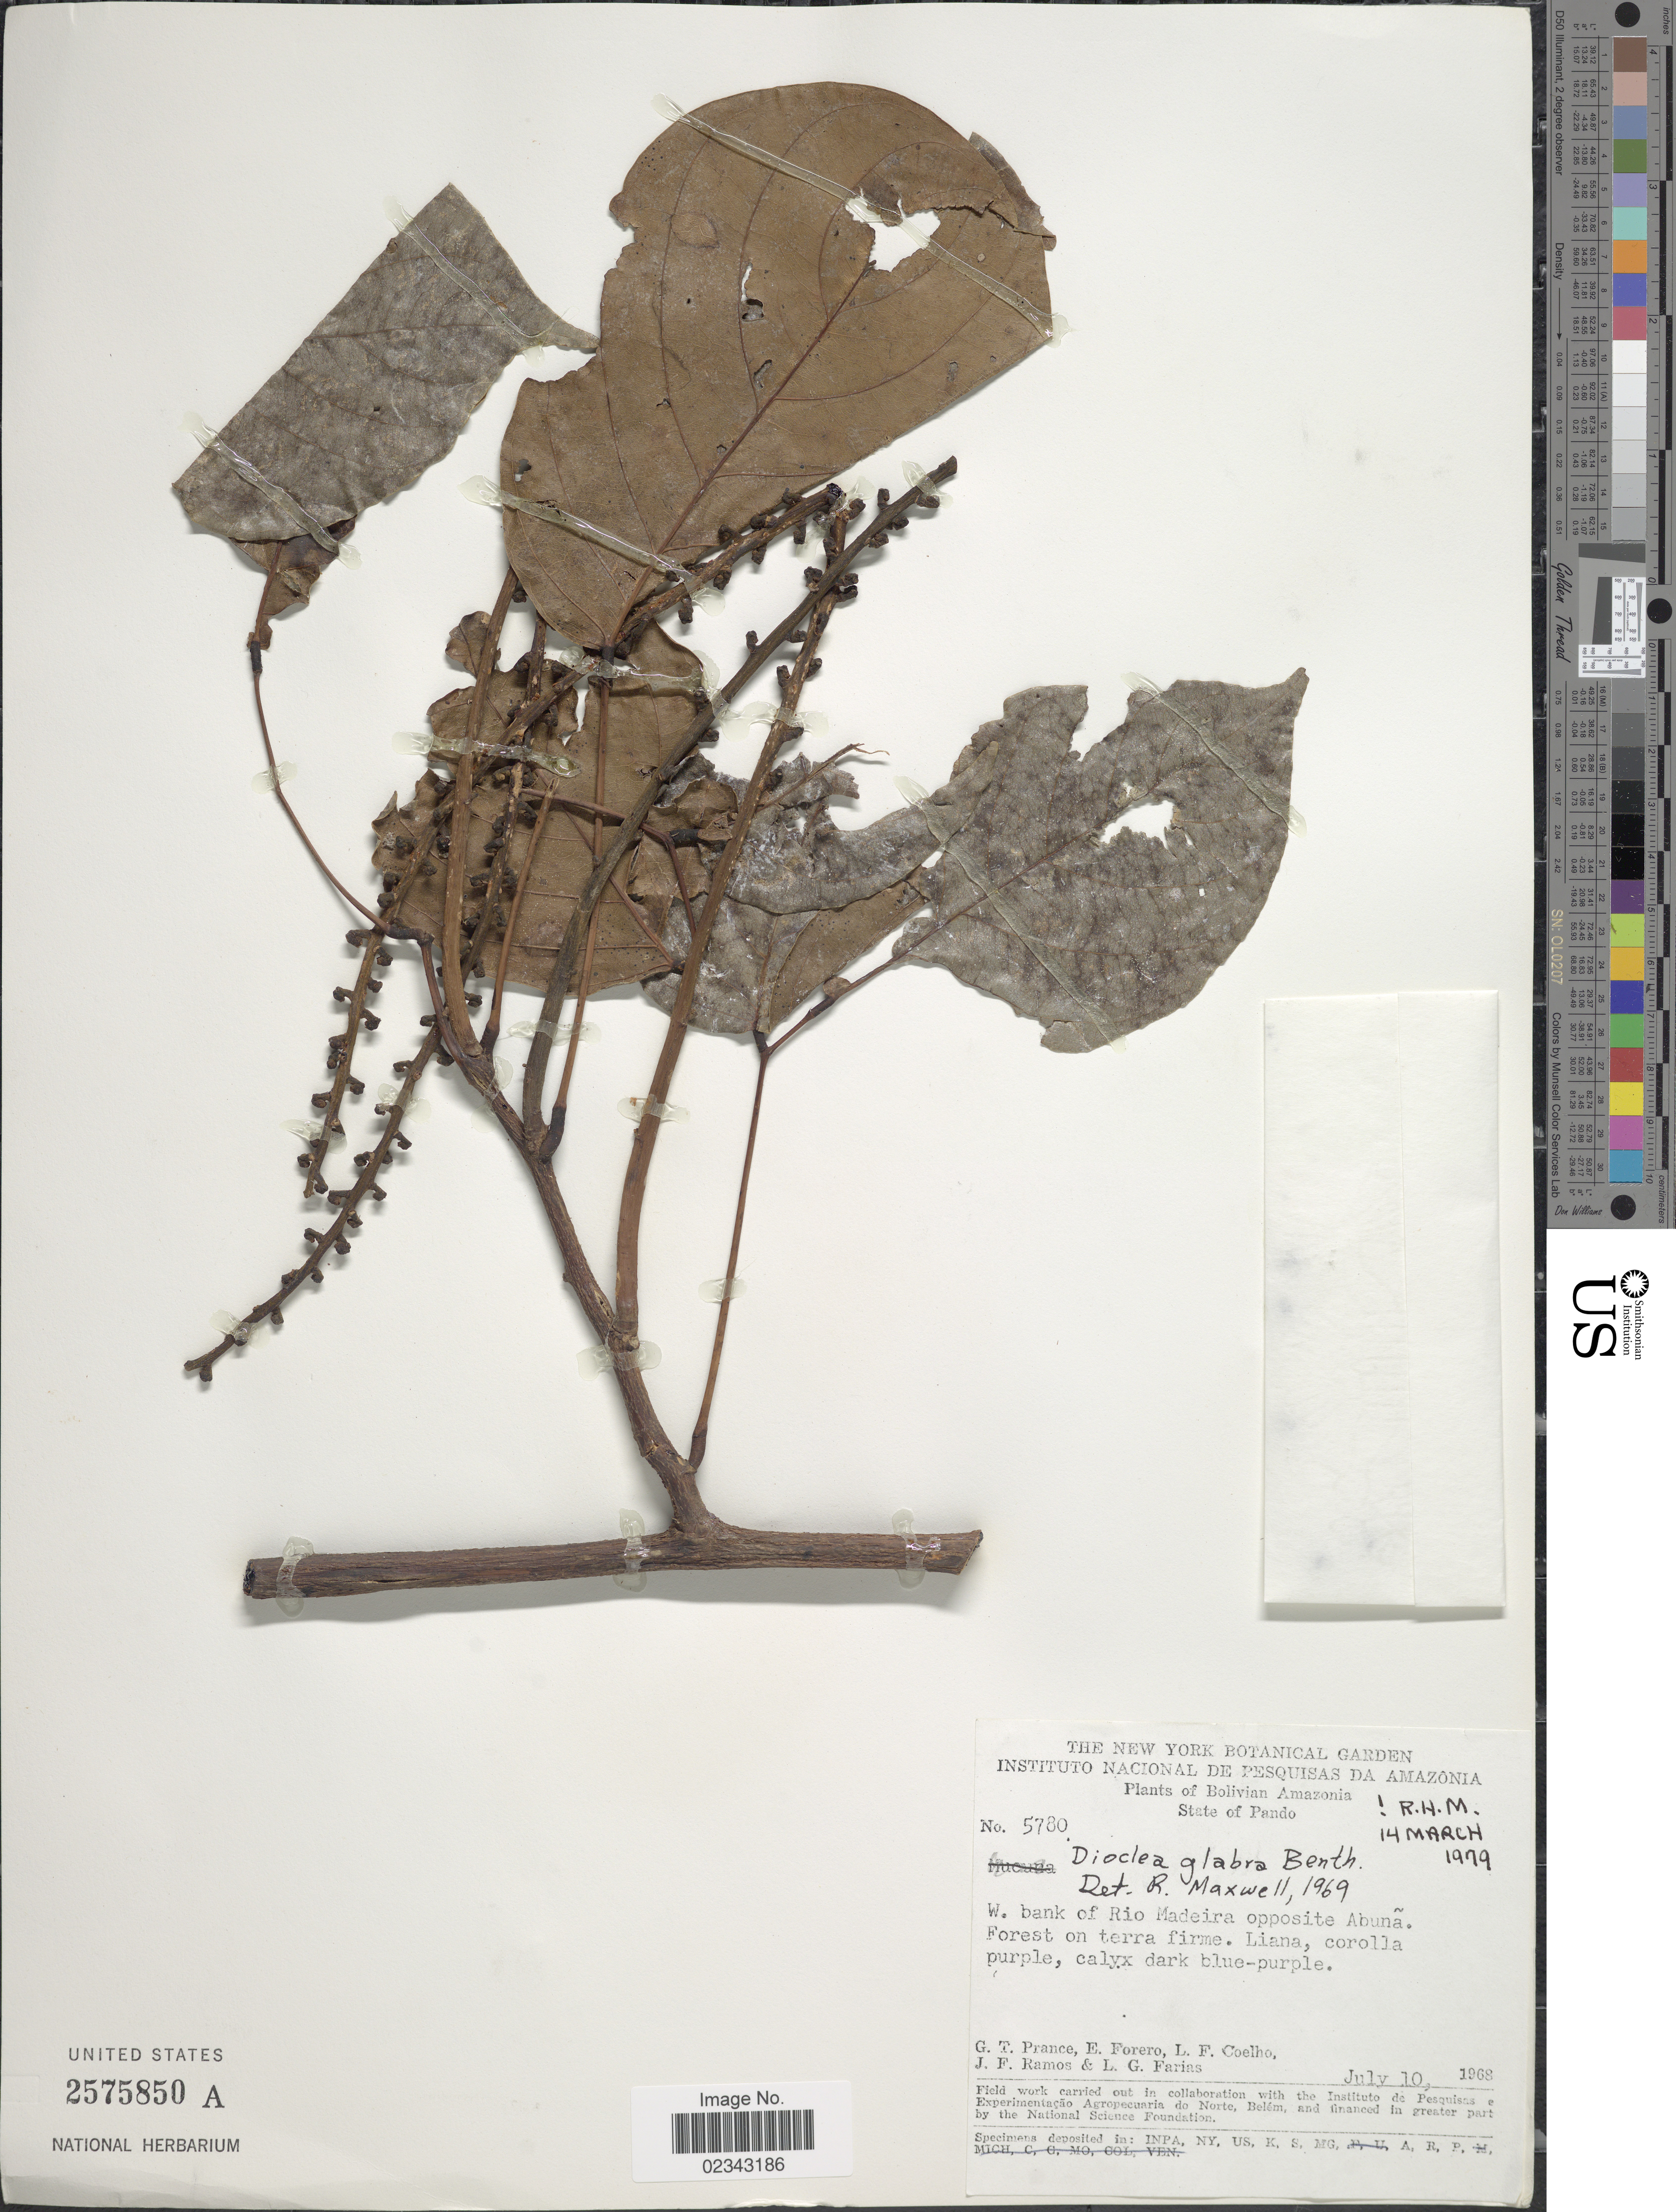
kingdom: Plantae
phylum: Tracheophyta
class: Magnoliopsida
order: Fabales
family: Fabaceae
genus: Macropsychanthus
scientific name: Macropsychanthus glaber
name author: (Benth.) L.P. Queiroz & Snak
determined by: Strong, Mark T., (BOT), Smithsonian Institution - National Museum of Natural History (UNITED STATES)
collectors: G. T. Prance, E. Forero, L. F. Coelho, J. F. Ramos & L. G. Farias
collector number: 5780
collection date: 1968-07-10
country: Bolivia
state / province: Pando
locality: Bolivia Amazonia, W bank of Rio Madeira opposite Abuña. Forest on terra firme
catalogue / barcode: US 2575850A